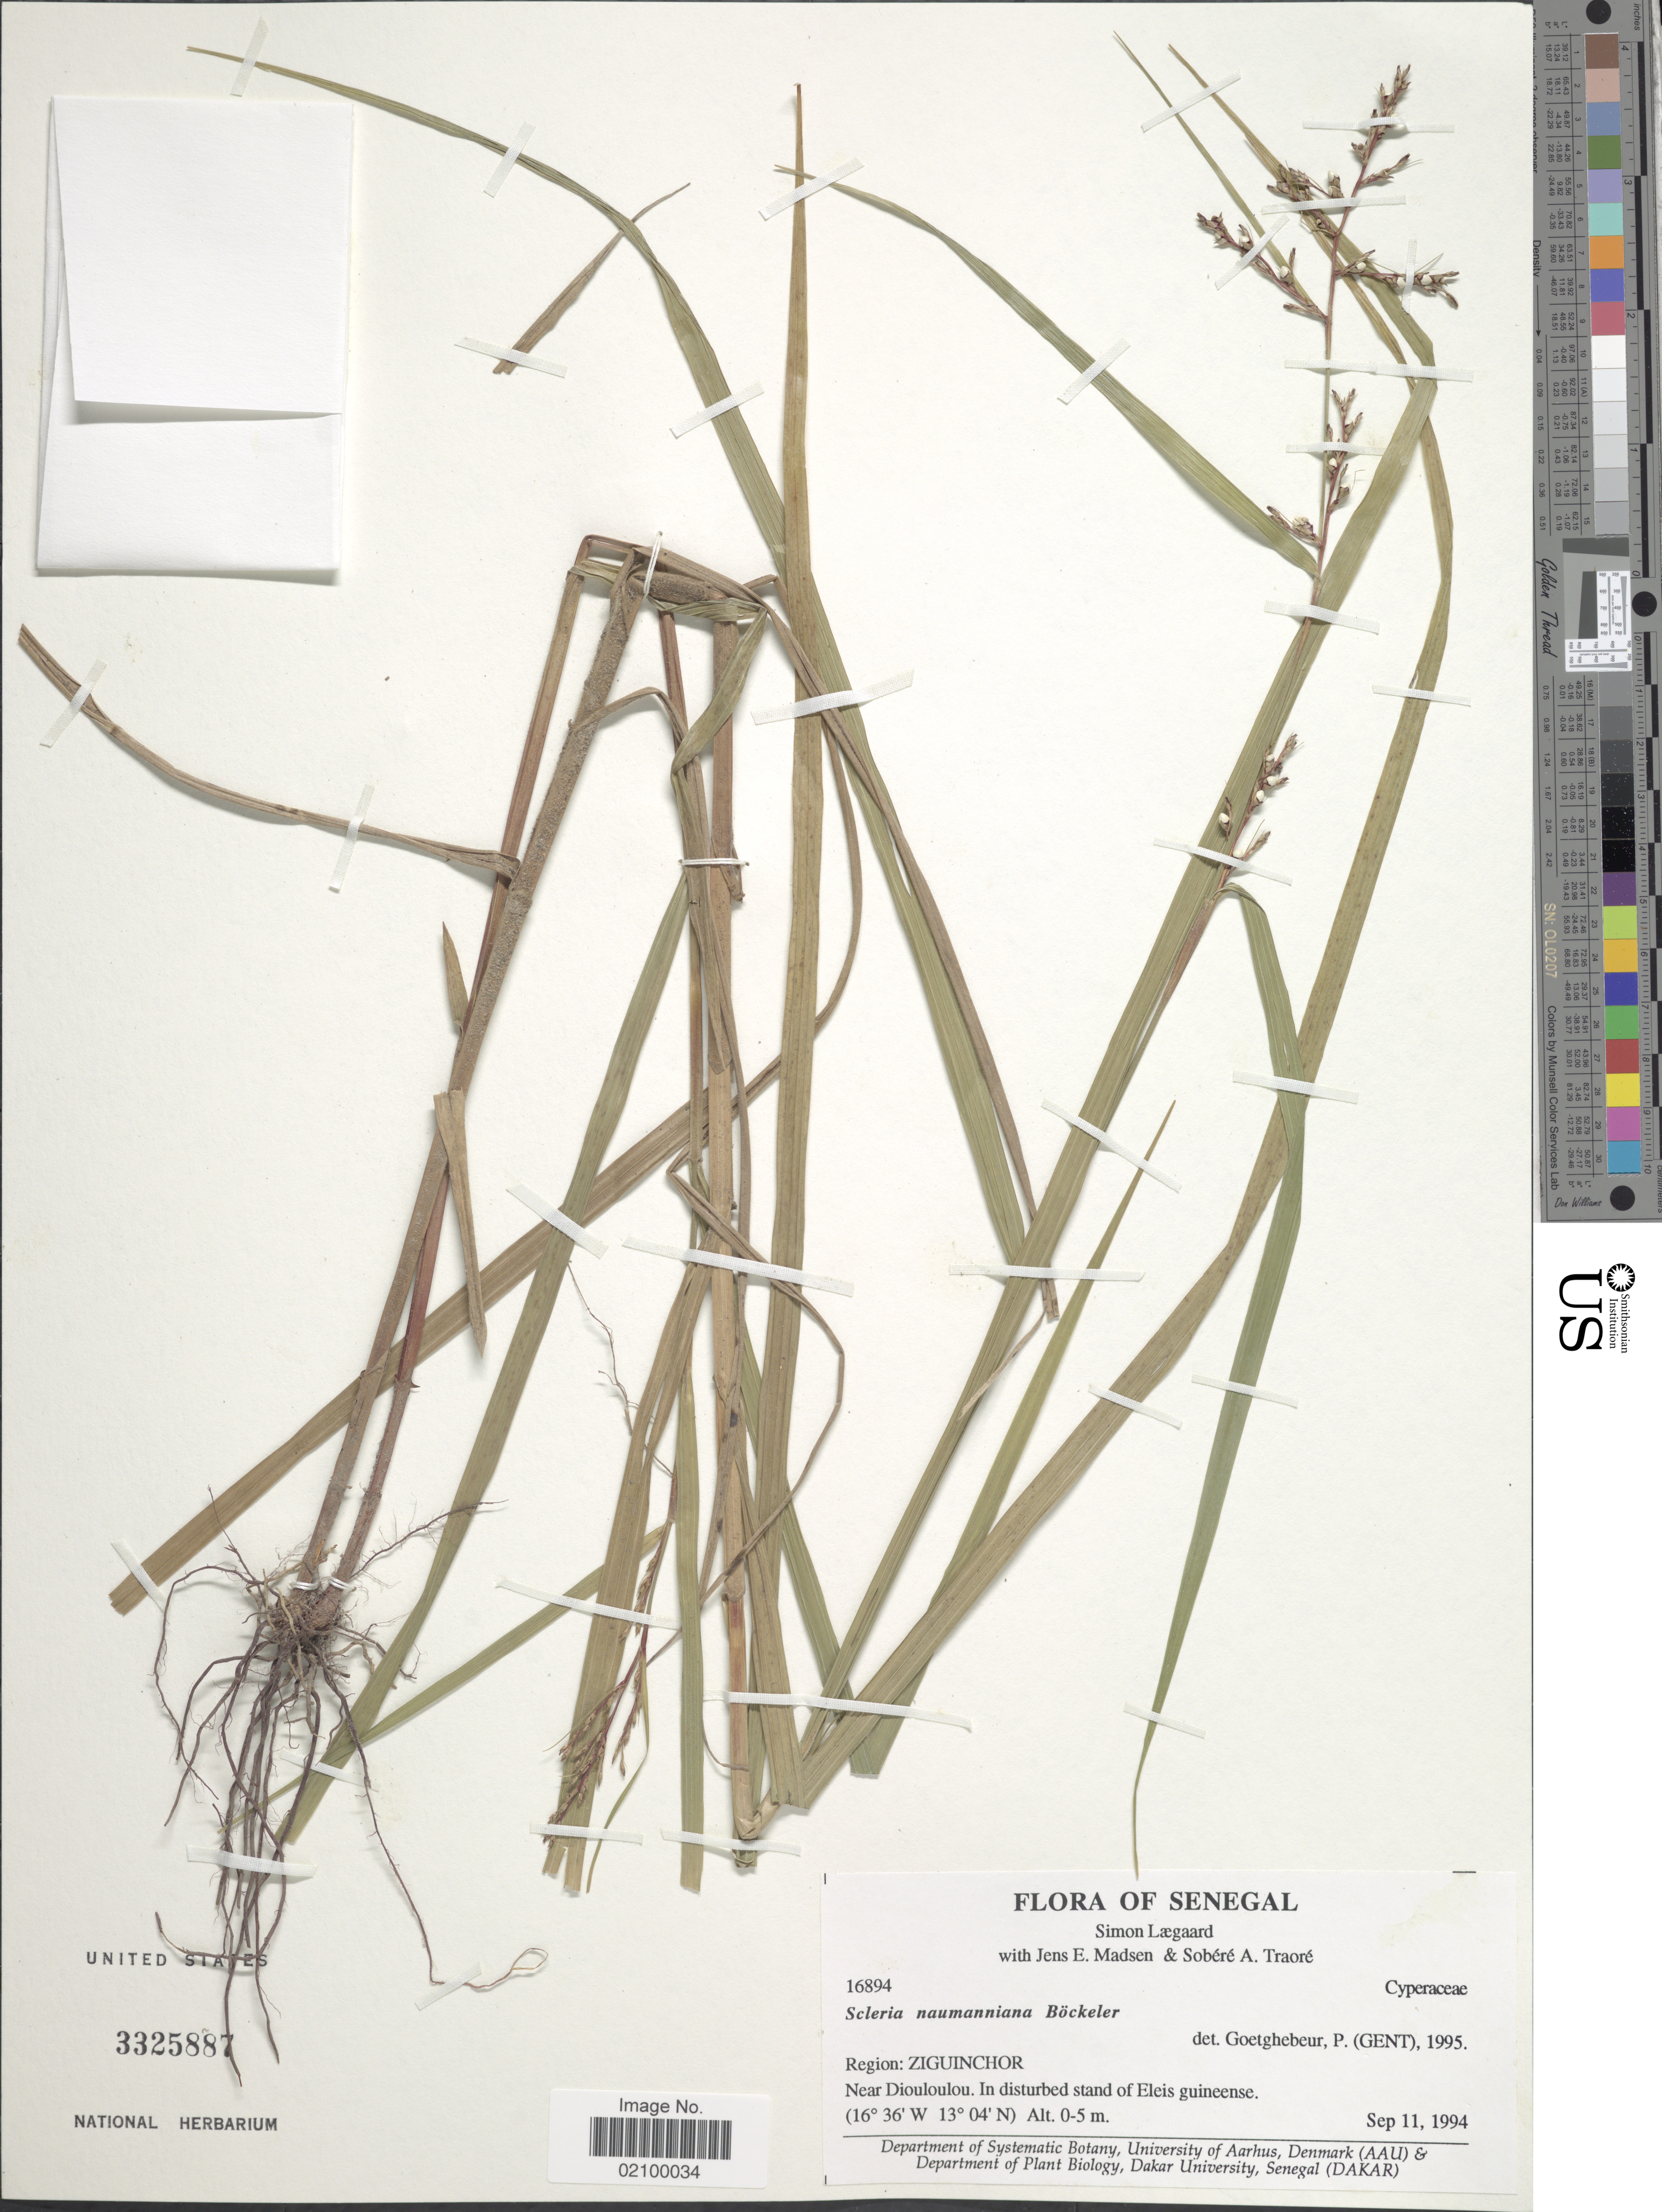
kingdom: Plantae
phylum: Tracheophyta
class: Liliopsida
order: Poales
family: Cyperaceae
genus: Scleria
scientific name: Scleria naumanniana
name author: Boeckeler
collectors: S. Lægaard, J. E. Madsen & S. Traore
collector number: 16894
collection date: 1994-09-11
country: Senegal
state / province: Ziguinchor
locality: Region: Ziguinchor, Near Diouloulou. In disturbed stand of Eleis guineense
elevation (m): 0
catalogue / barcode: US 3325887